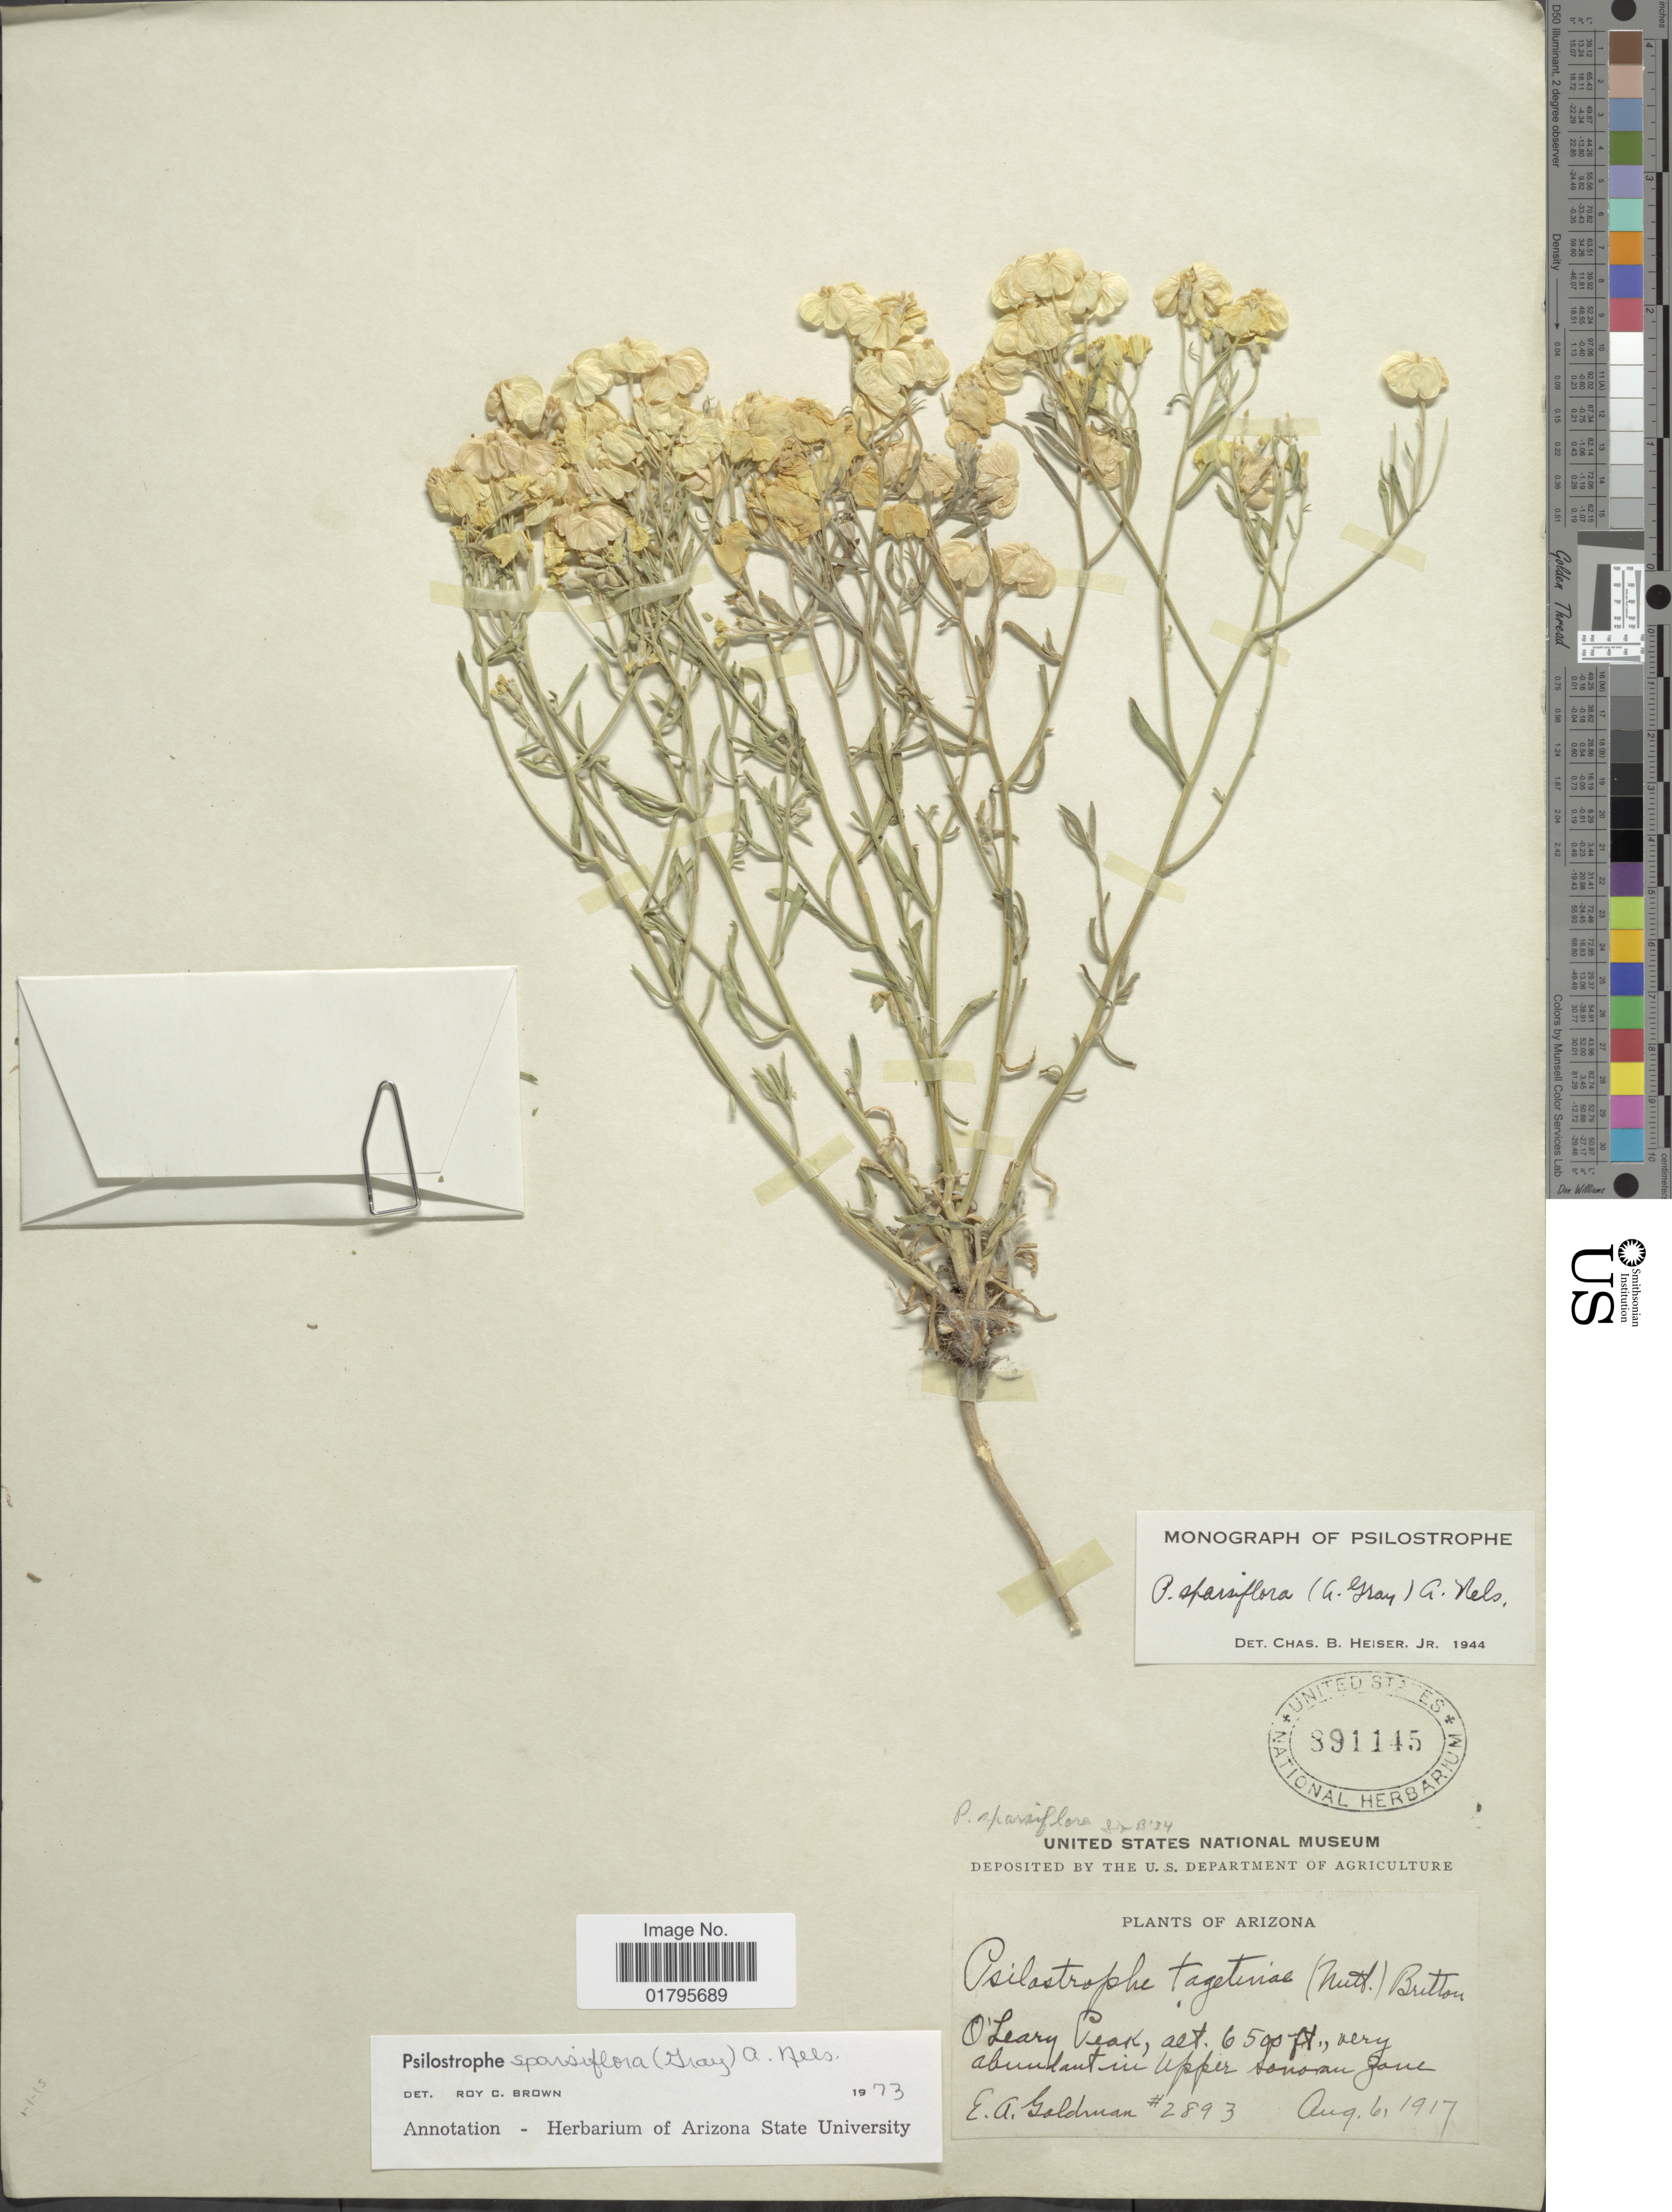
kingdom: Plantae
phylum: Tracheophyta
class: Magnoliopsida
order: Asterales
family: Asteraceae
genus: Psilostrophe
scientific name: Psilostrophe sparsiflora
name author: (A. Gray) A. Nelson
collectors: E. A. Goldman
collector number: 2893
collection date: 1917-08-06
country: United States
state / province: Arizona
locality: O'Leary Peak, Upper Sonoran Zone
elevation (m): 1981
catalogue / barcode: US 891145